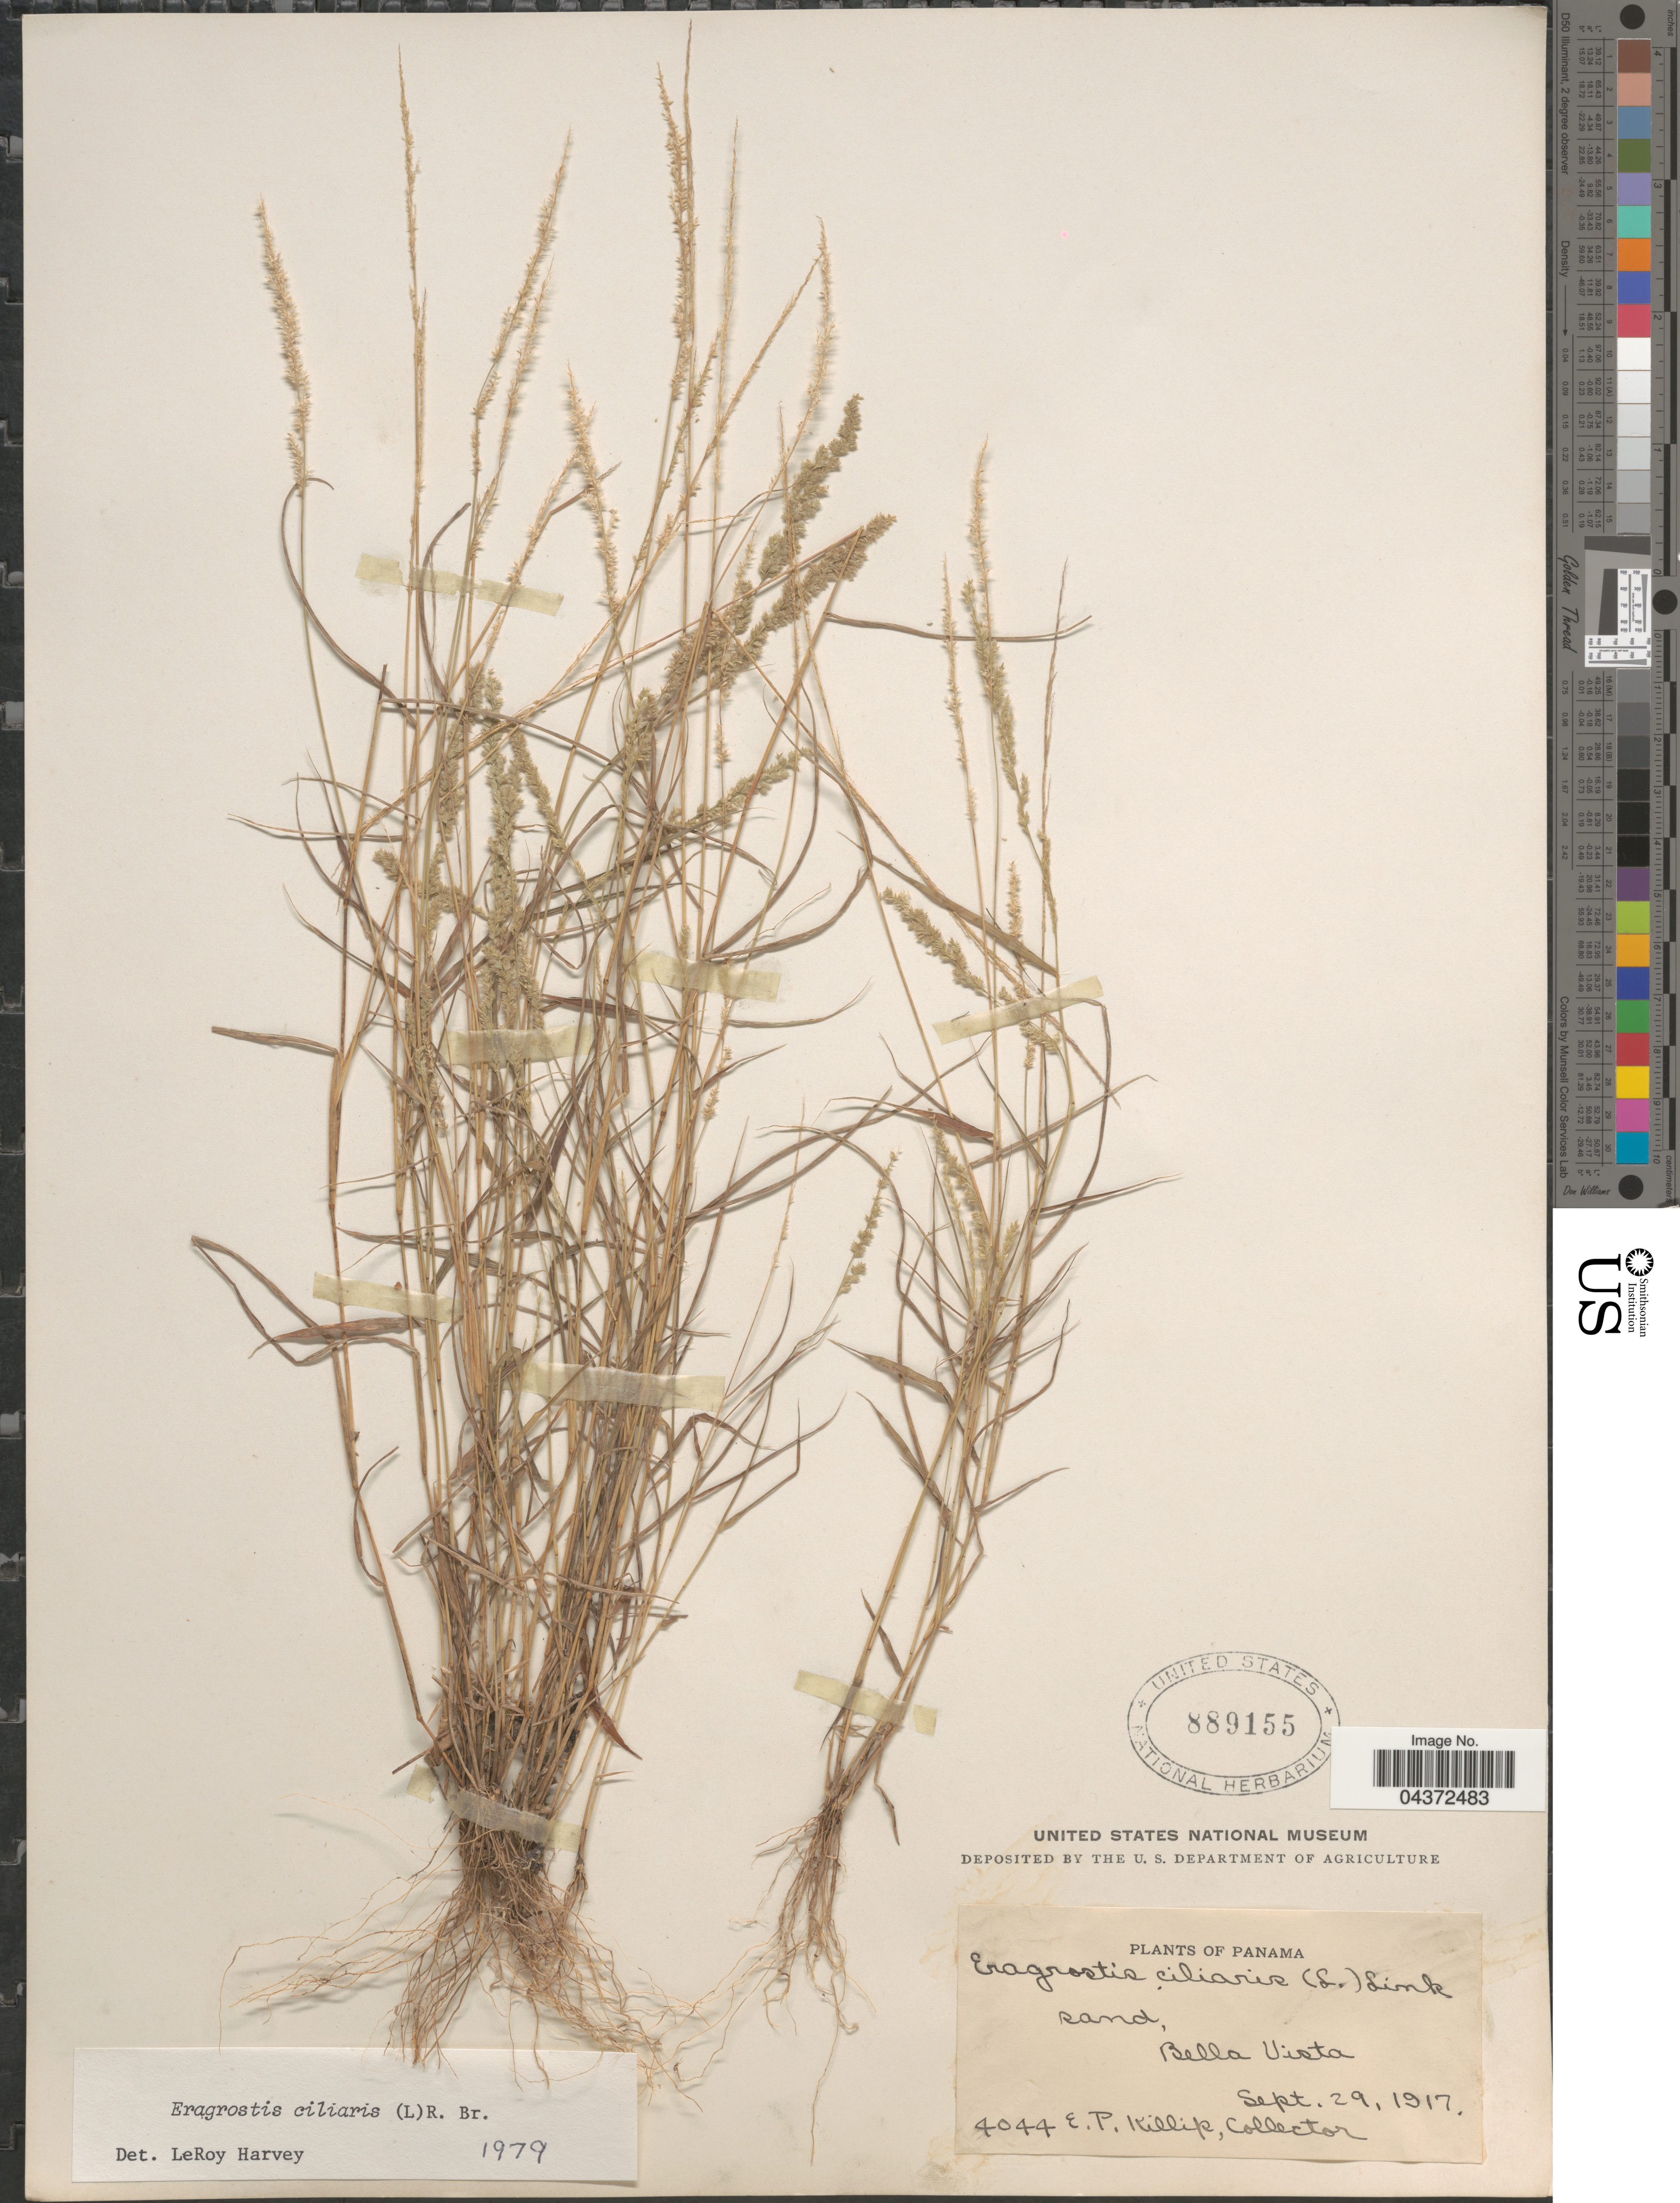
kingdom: Plantae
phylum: Tracheophyta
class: Liliopsida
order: Poales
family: Poaceae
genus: Eragrostis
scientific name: Eragrostis ciliaris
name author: (L.) R. Br.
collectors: E. P. Killip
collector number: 4044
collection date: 1917-09-29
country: Panama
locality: Bella Vista.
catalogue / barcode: US 889155